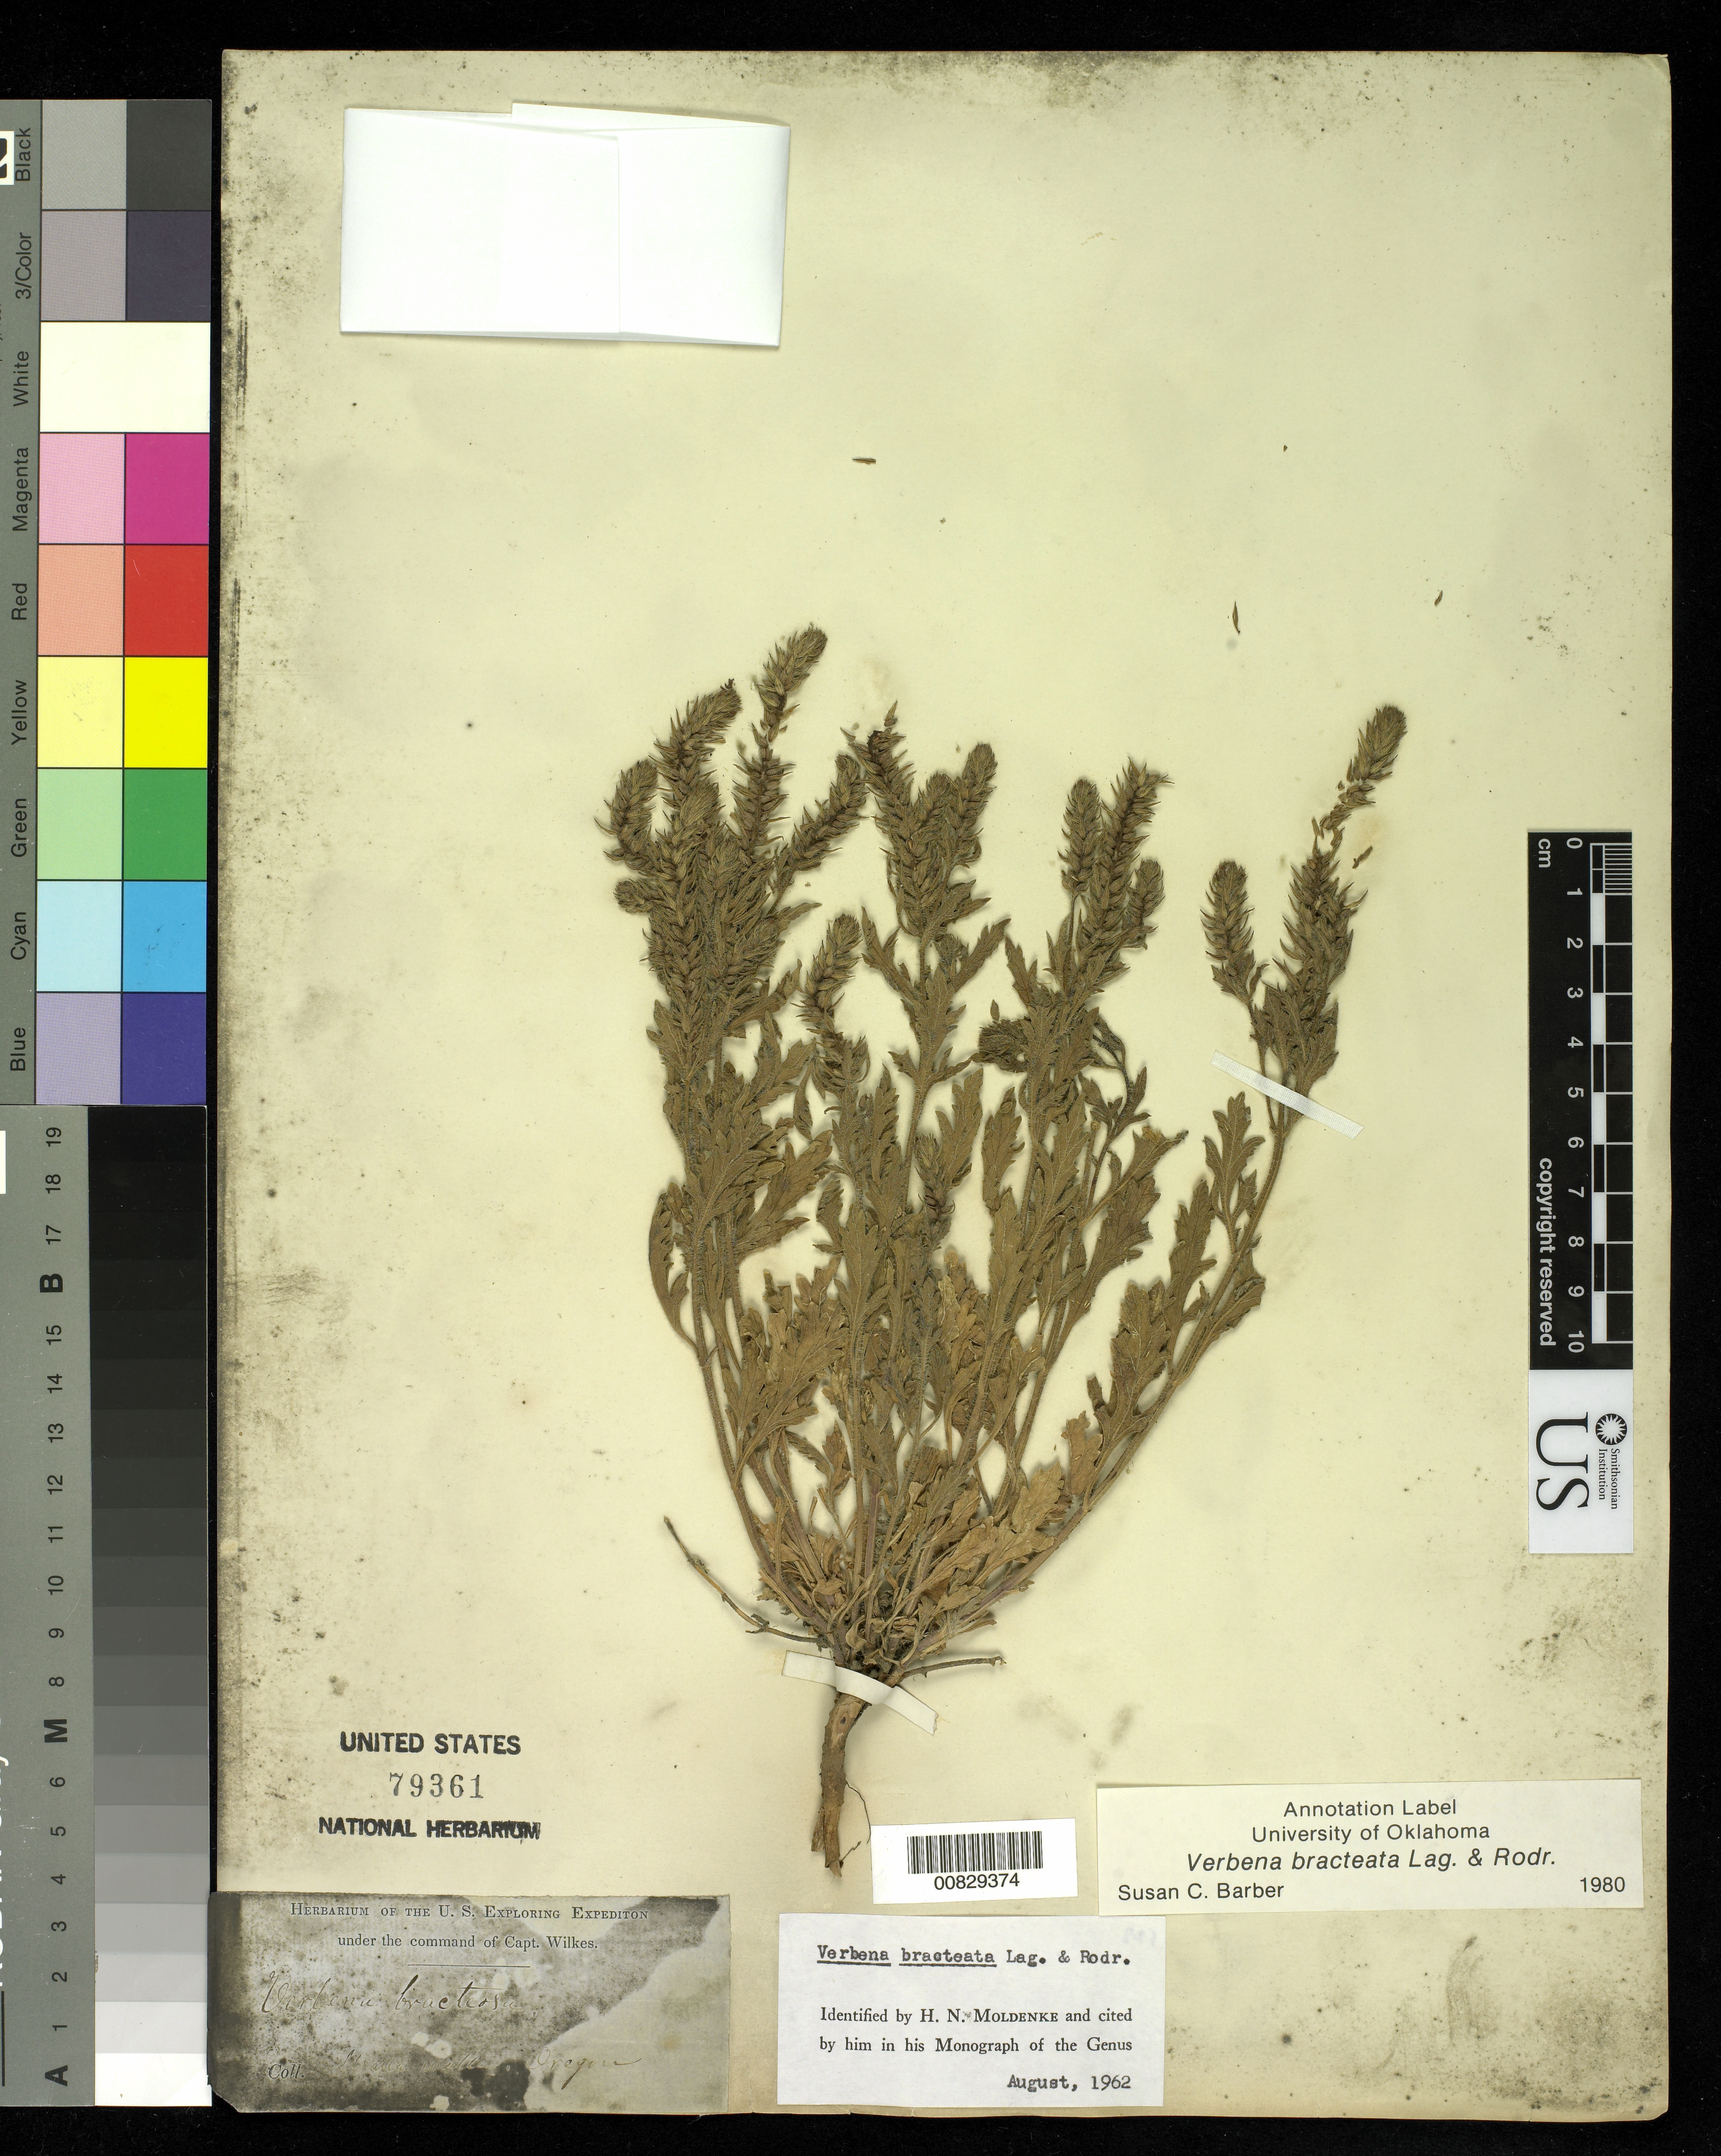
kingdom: Plantae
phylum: Tracheophyta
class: Magnoliopsida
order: Lamiales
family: Verbenaceae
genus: Verbena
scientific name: Verbena bracteata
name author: Cav. ex Lag. & Rodr.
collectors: Wilkes Explor. Exped.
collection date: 1838/1842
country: United States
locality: WallaWalla, Oregon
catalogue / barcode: US 79361